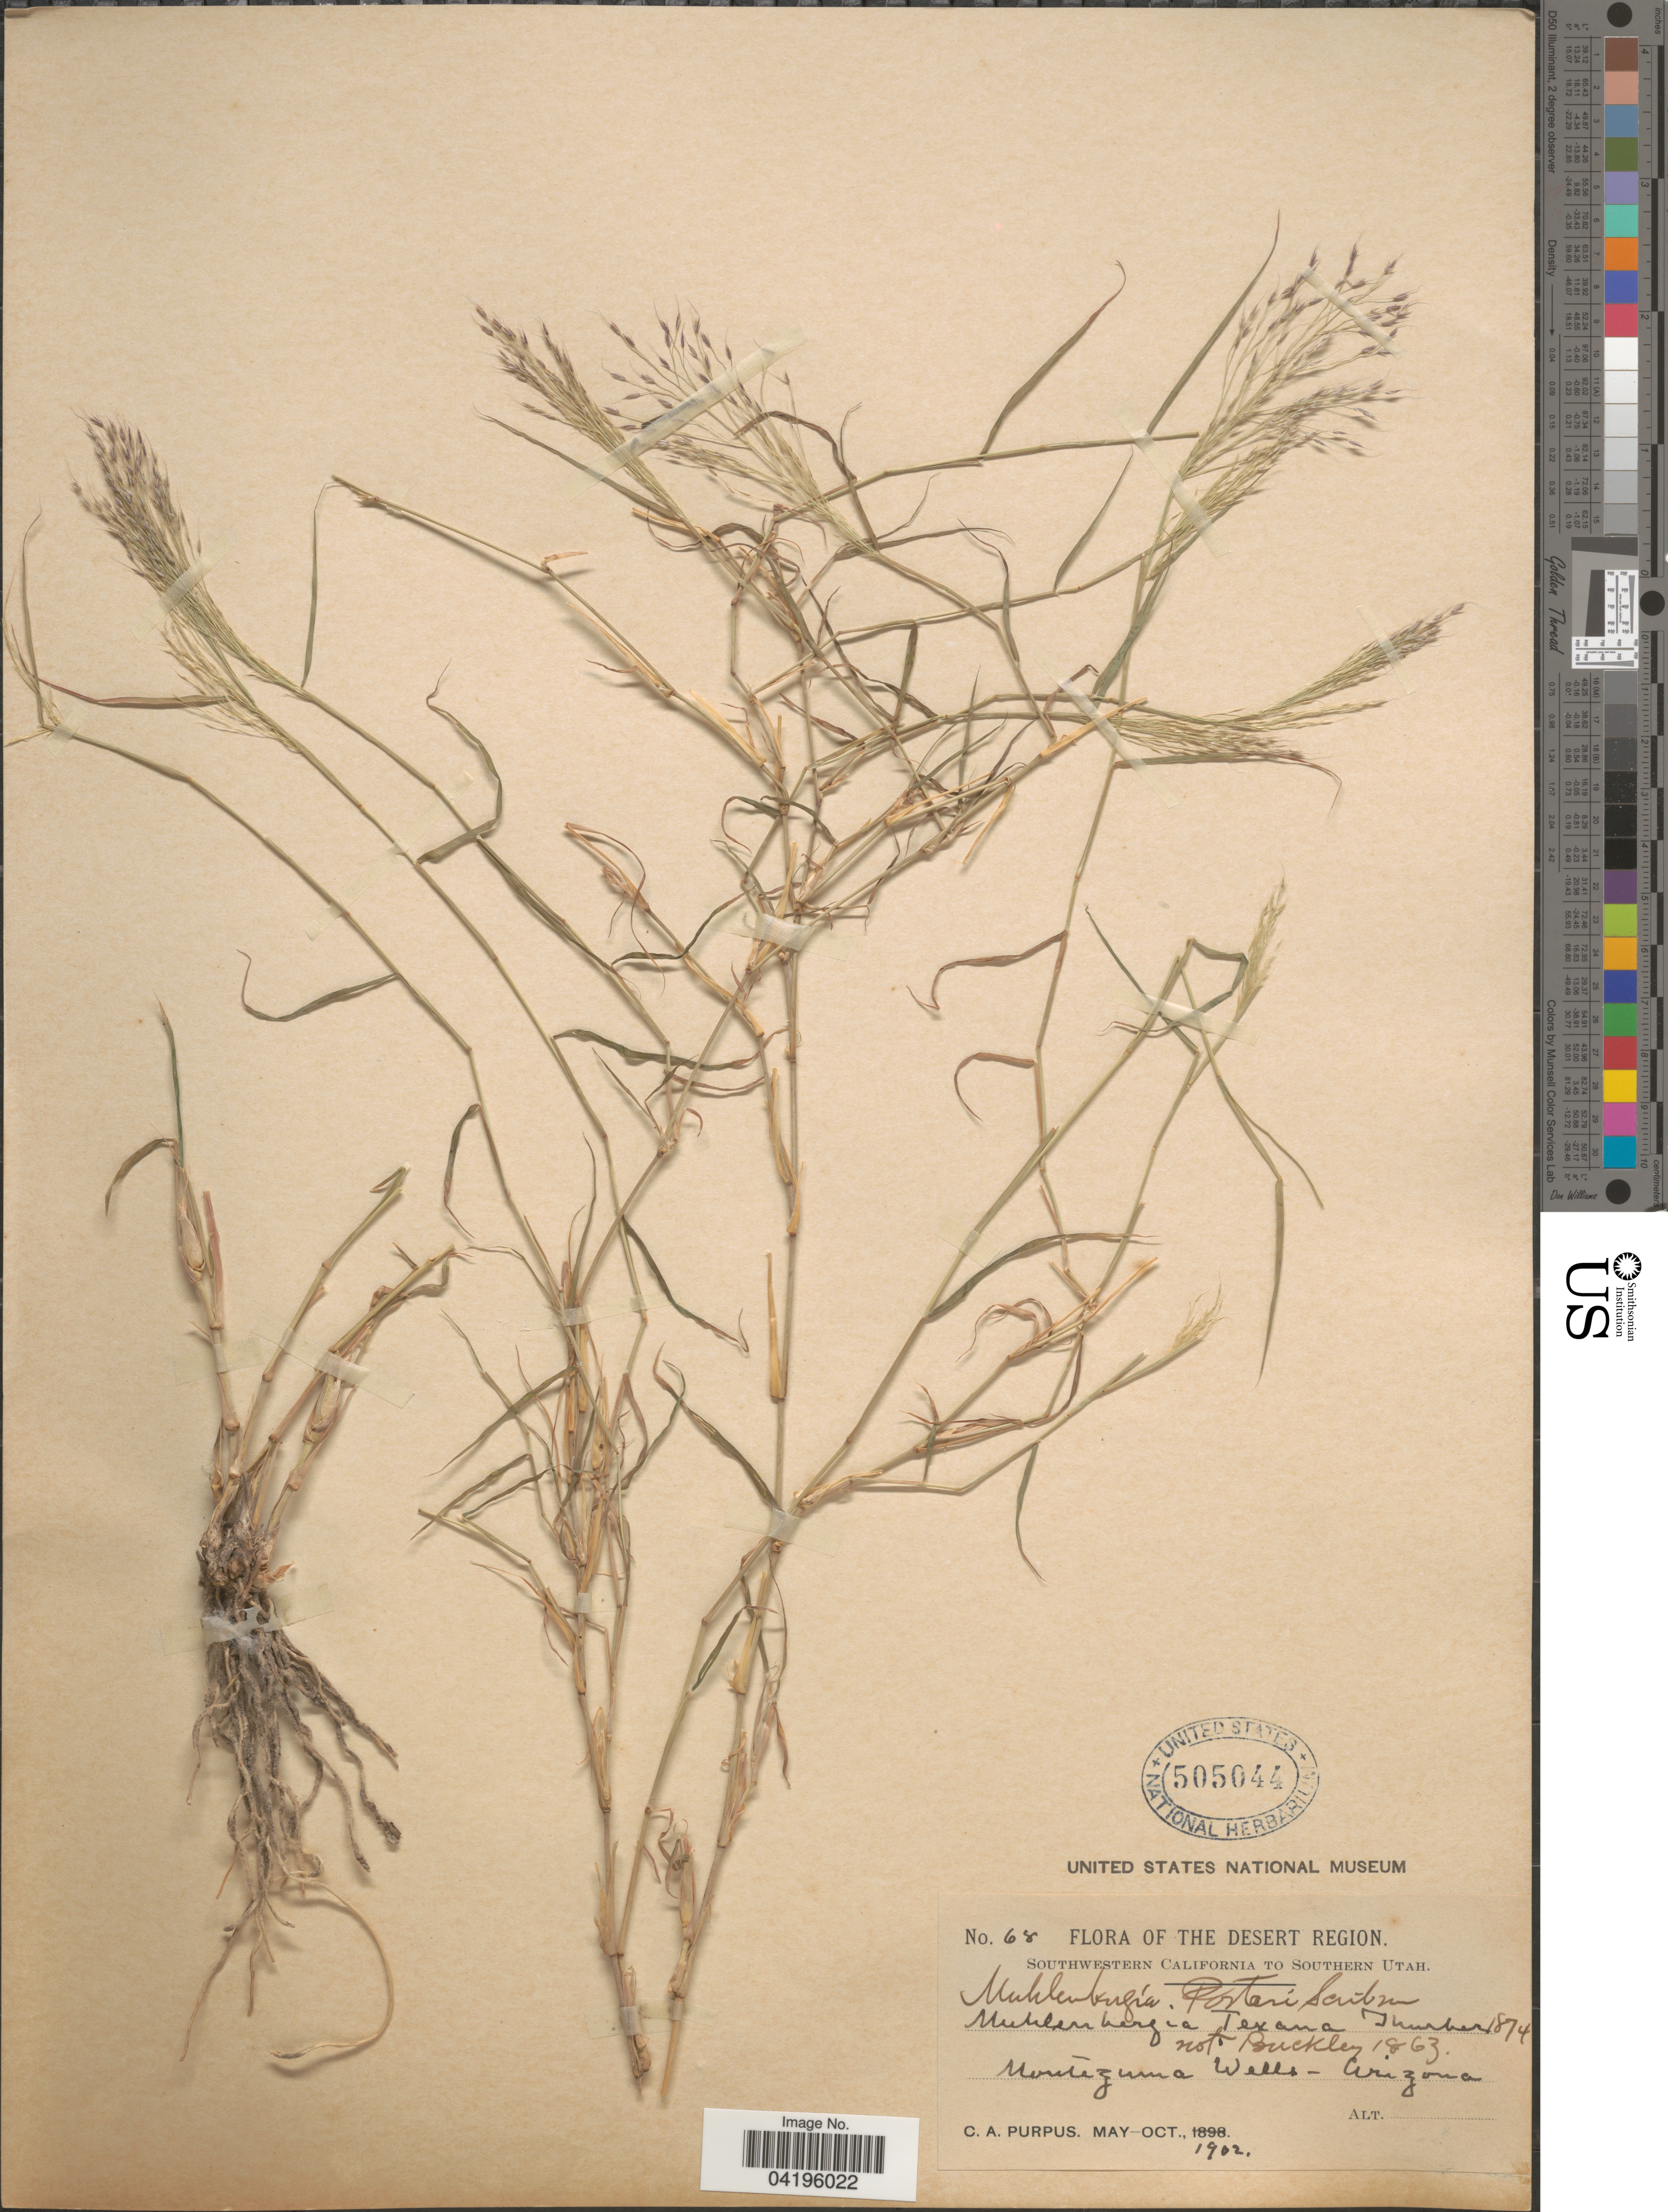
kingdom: Plantae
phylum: Tracheophyta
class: Liliopsida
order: Poales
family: Poaceae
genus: Muhlenbergia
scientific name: Muhlenbergia porteri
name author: Scribn. in W.J. Beal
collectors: C. A. Purpus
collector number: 68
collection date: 1902-05/1902-10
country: United States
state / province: Arizona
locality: Desert Region. Montezuma Walls.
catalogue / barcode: US 505044